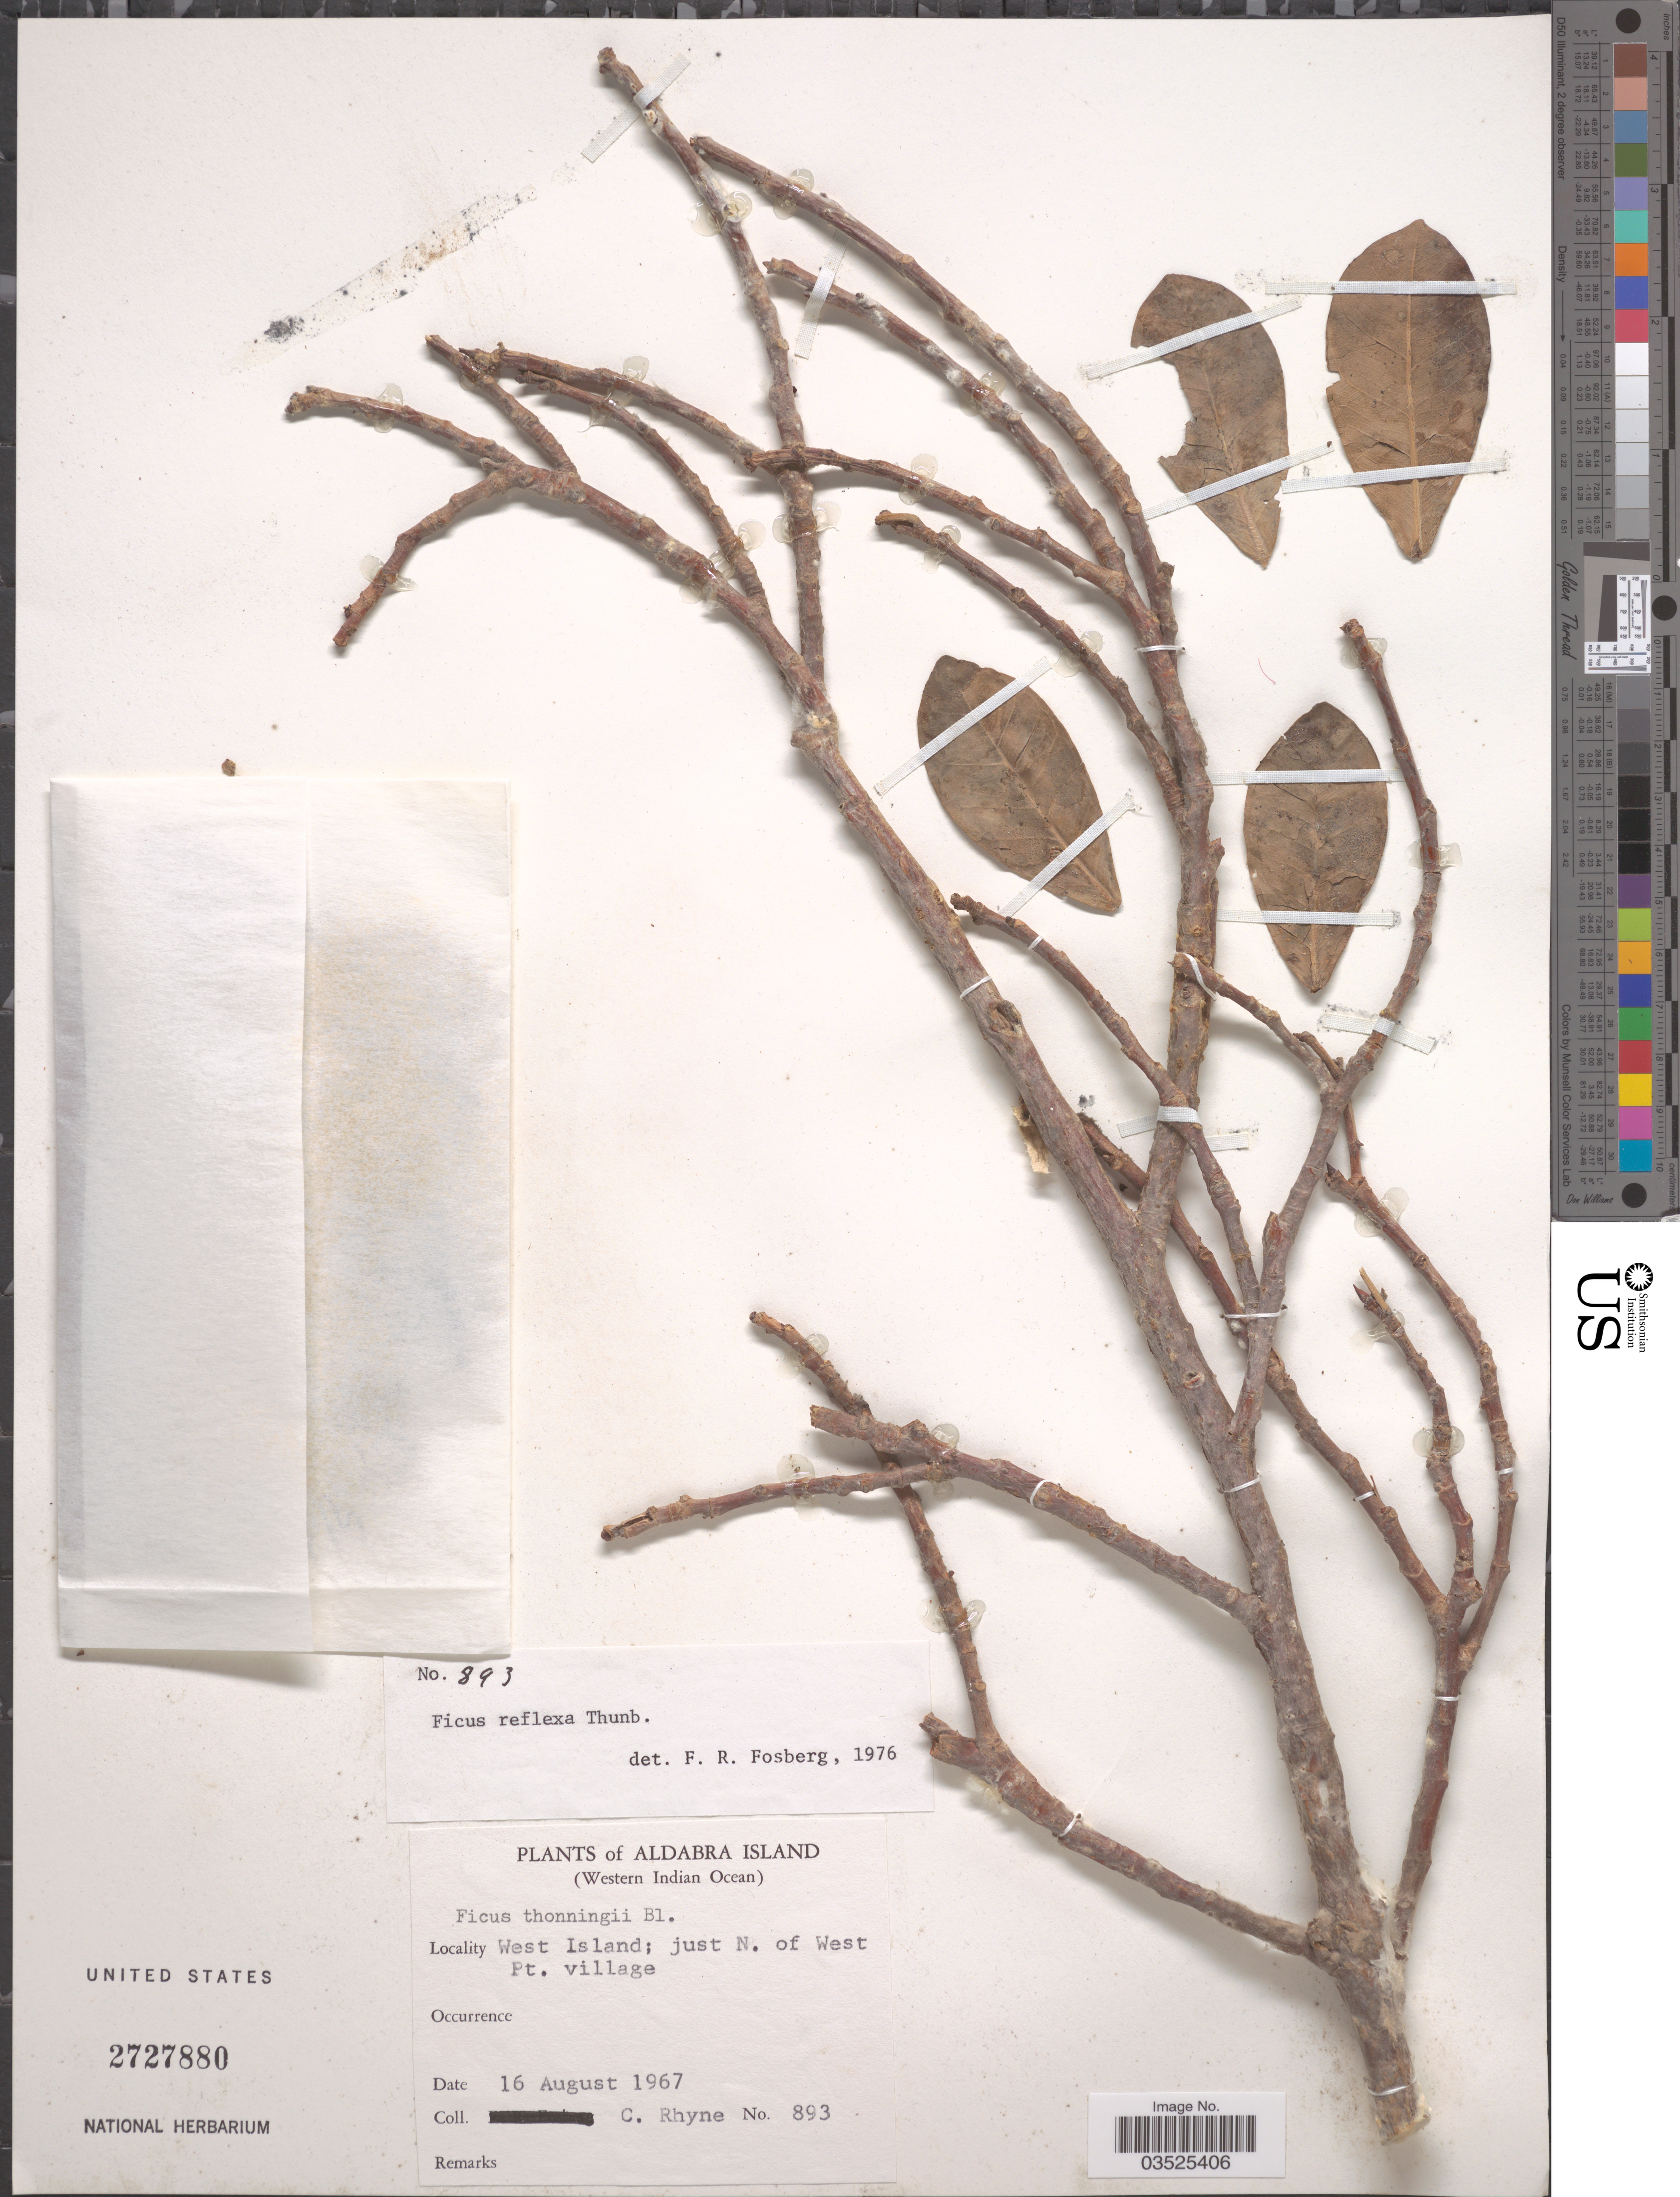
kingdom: Plantae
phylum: Tracheophyta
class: Magnoliopsida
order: Rosales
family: Moraceae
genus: Ficus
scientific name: Ficus reflexa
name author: Thunb.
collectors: C. Rhyne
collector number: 893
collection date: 1967-08-16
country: Seychelles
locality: Aldabra Island (Western Indian Ocean). West Island; just N. of West Pt. village.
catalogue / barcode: US 2727880